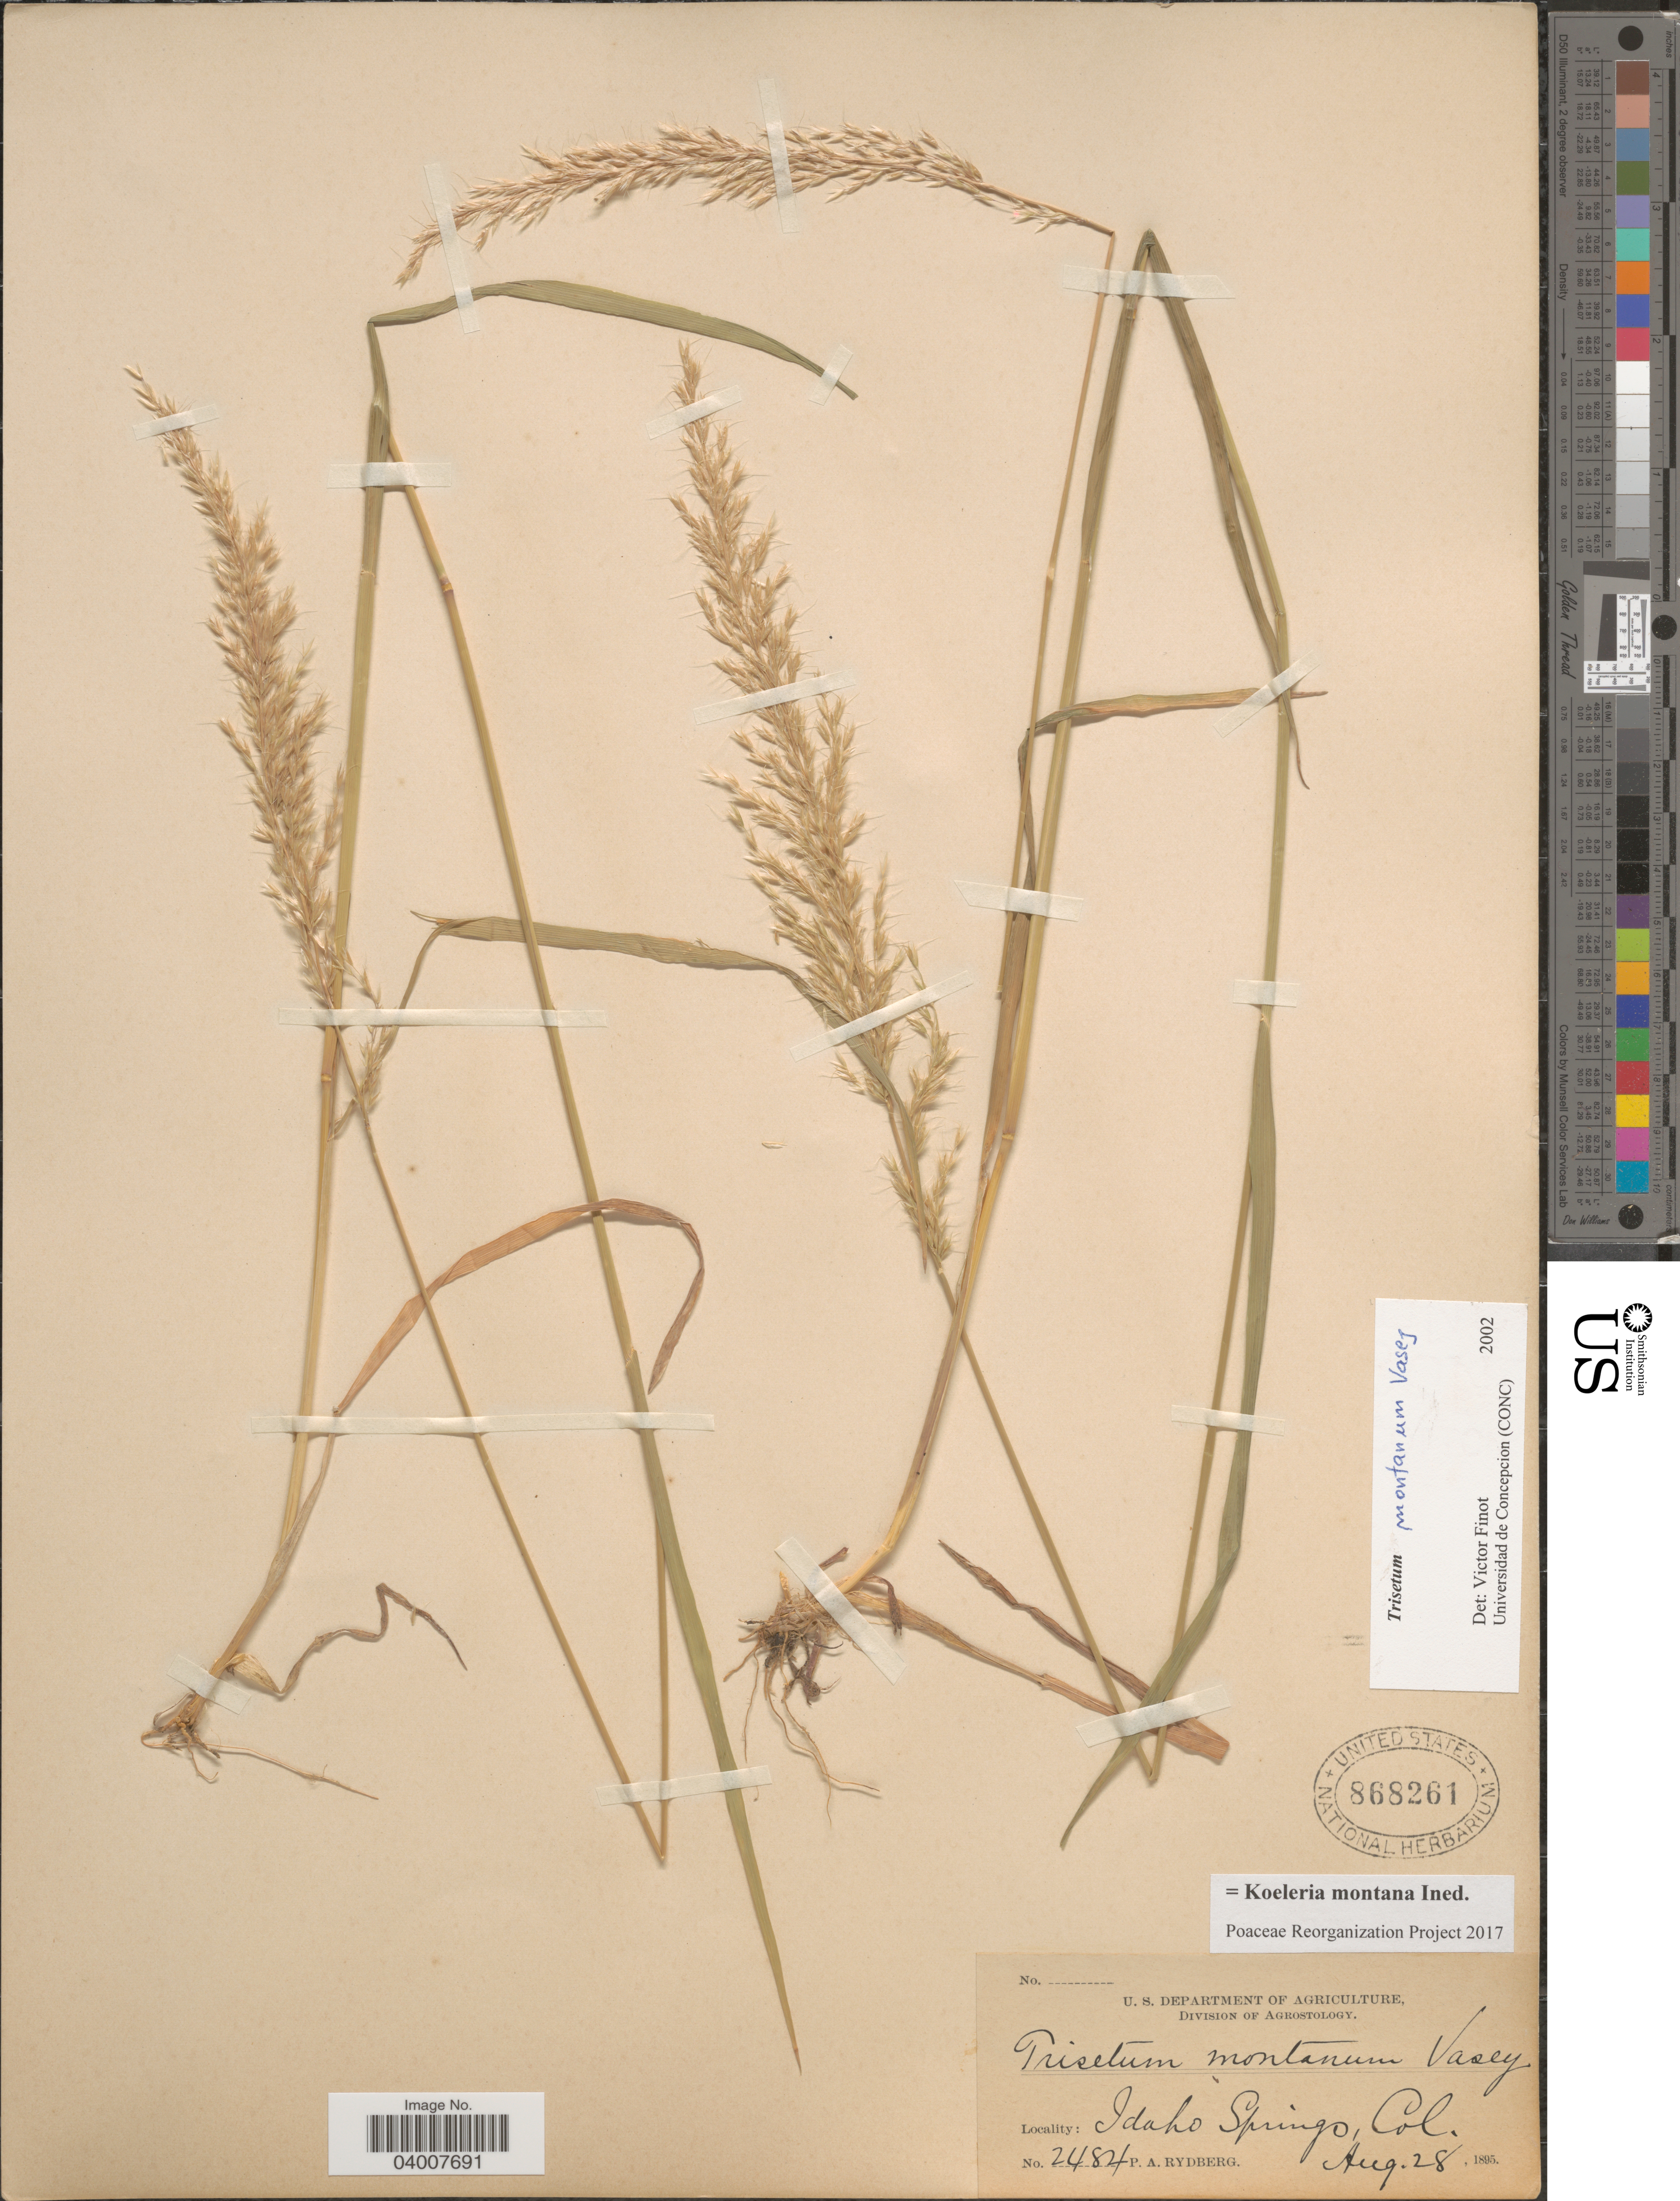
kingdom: Plantae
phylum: Tracheophyta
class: Liliopsida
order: Poales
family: Poaceae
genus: Koeleria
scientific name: Koeleria montana ined.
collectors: P. A. Rydberg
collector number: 2484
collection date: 1895-08-28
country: United States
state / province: Colorado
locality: Idaho Springs.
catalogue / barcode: US 868261